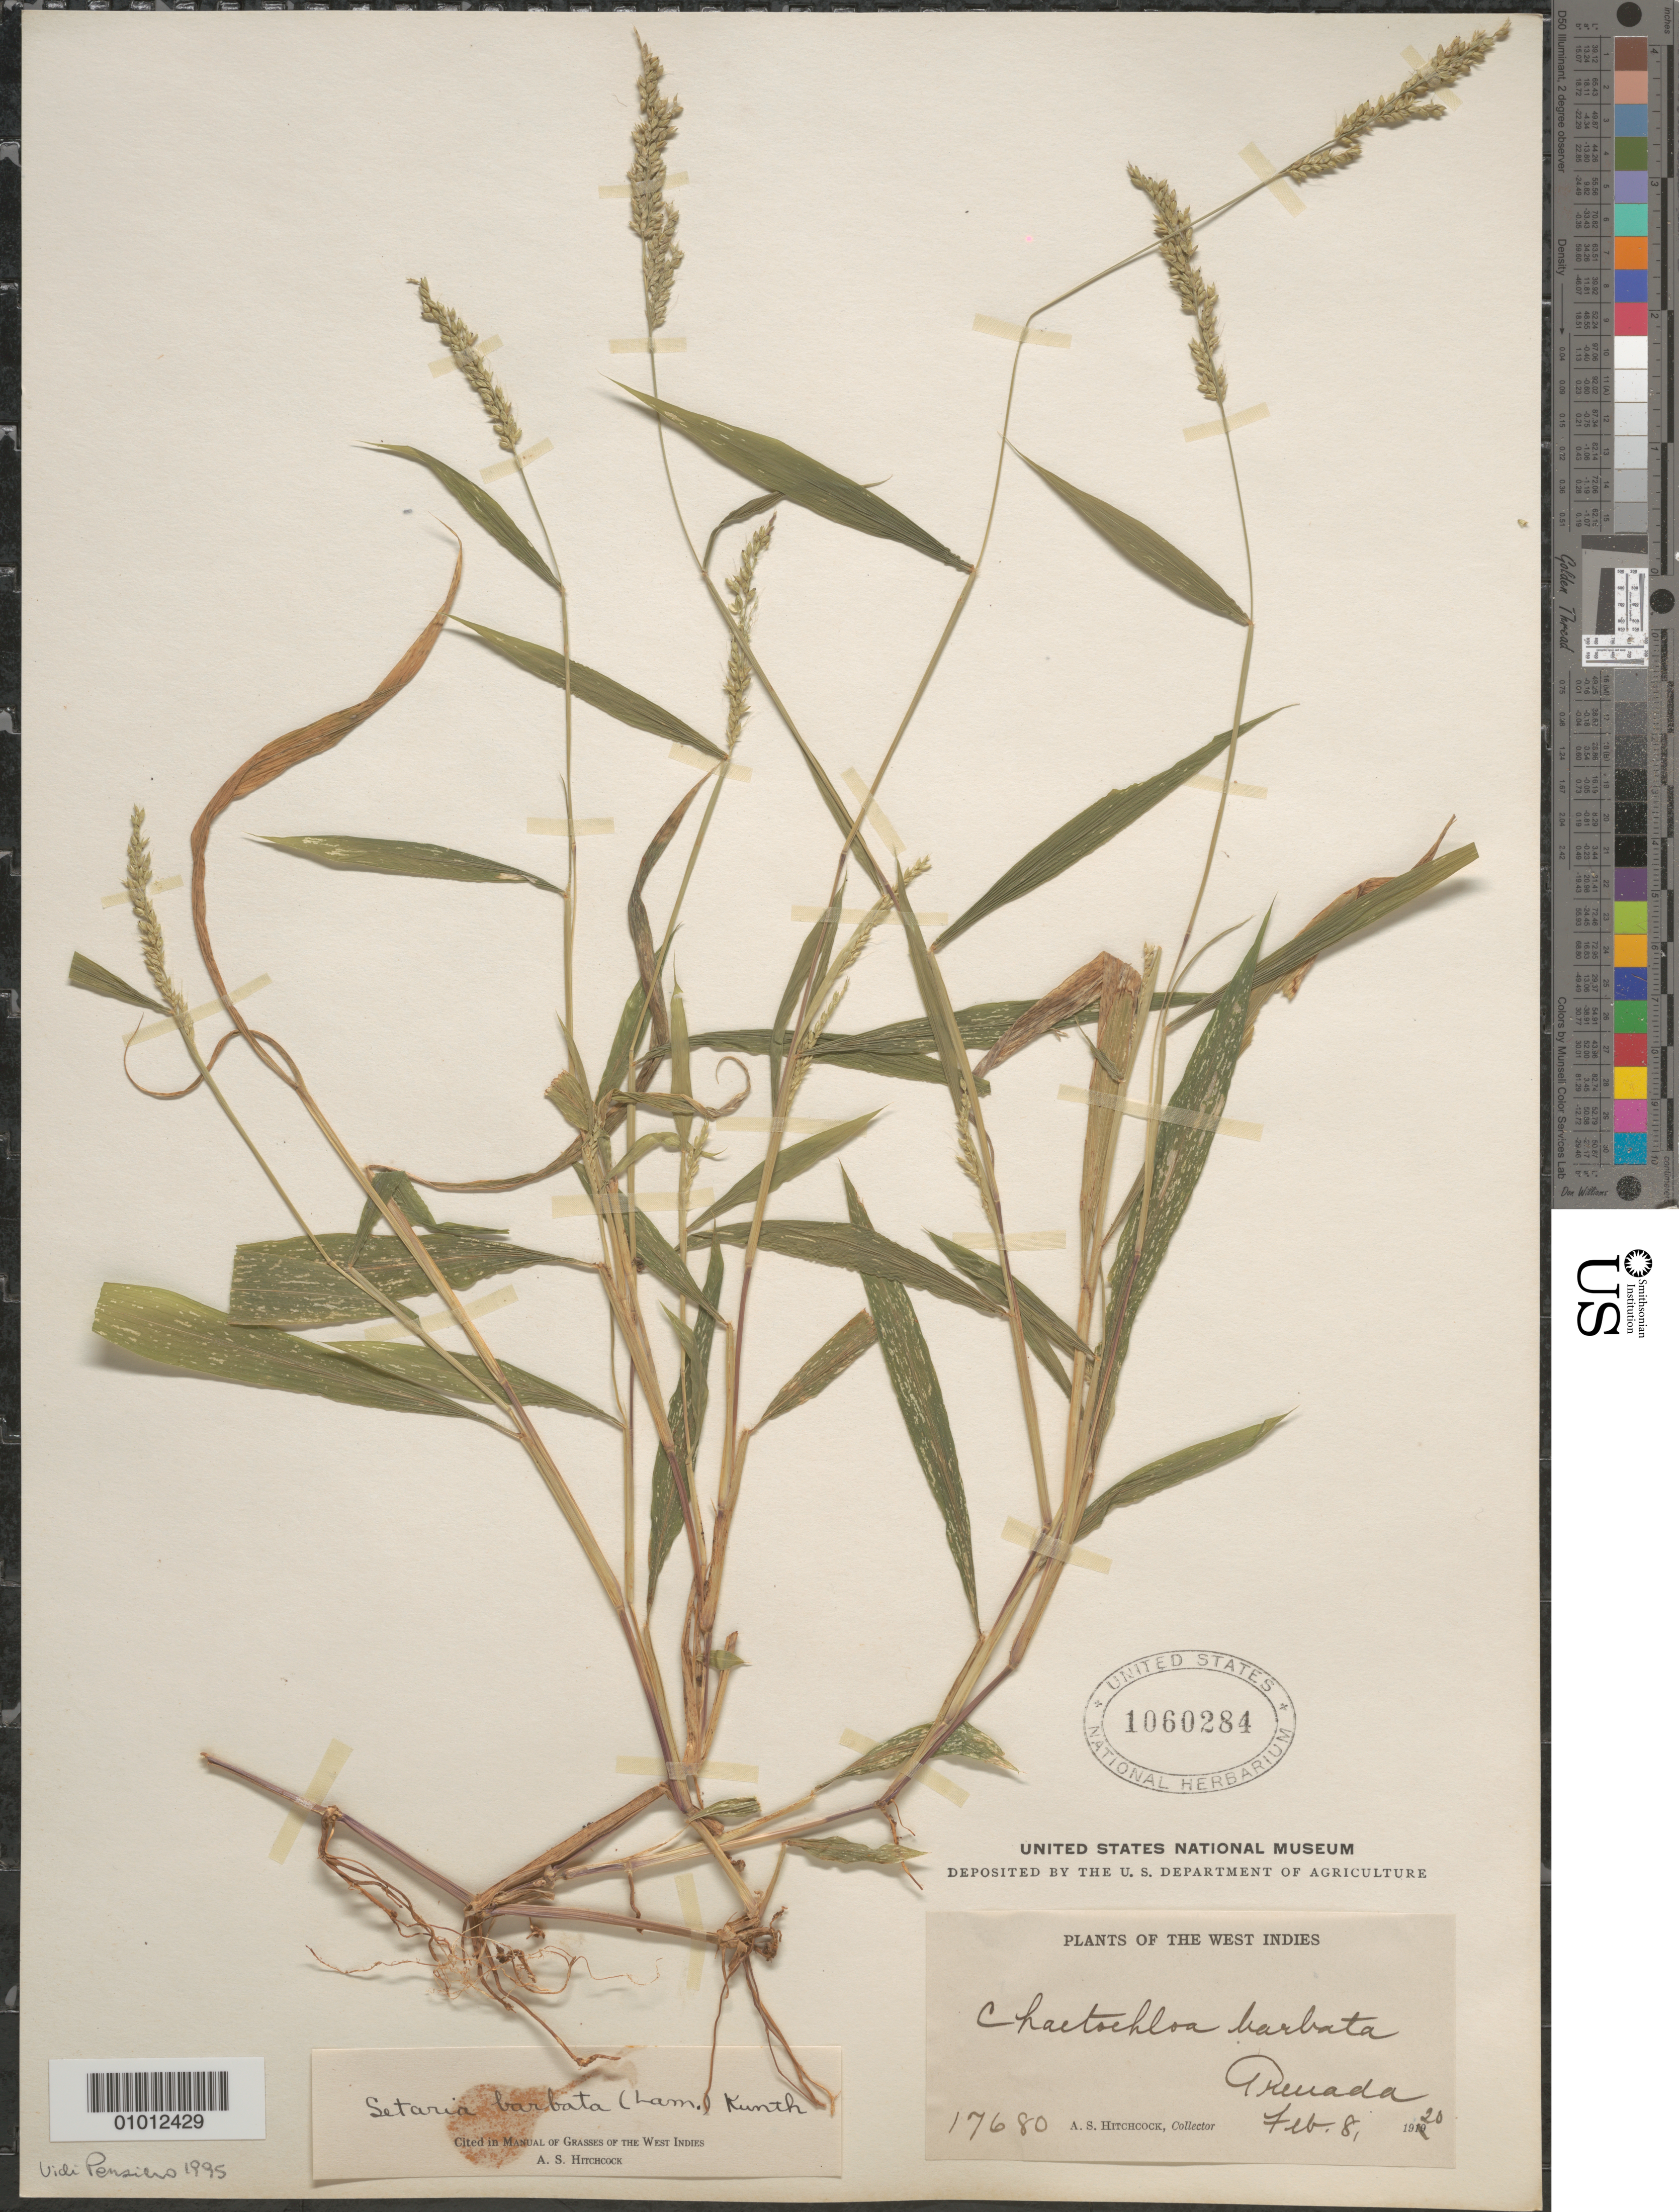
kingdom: Plantae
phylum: Tracheophyta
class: Liliopsida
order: Poales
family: Poaceae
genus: Setaria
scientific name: Setaria barbata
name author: (Lam.) Kunth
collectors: A. S. Hitchcock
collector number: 17680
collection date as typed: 08 Feb 1920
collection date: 1920-02-08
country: Grenada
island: Grenada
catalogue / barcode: US 1060284